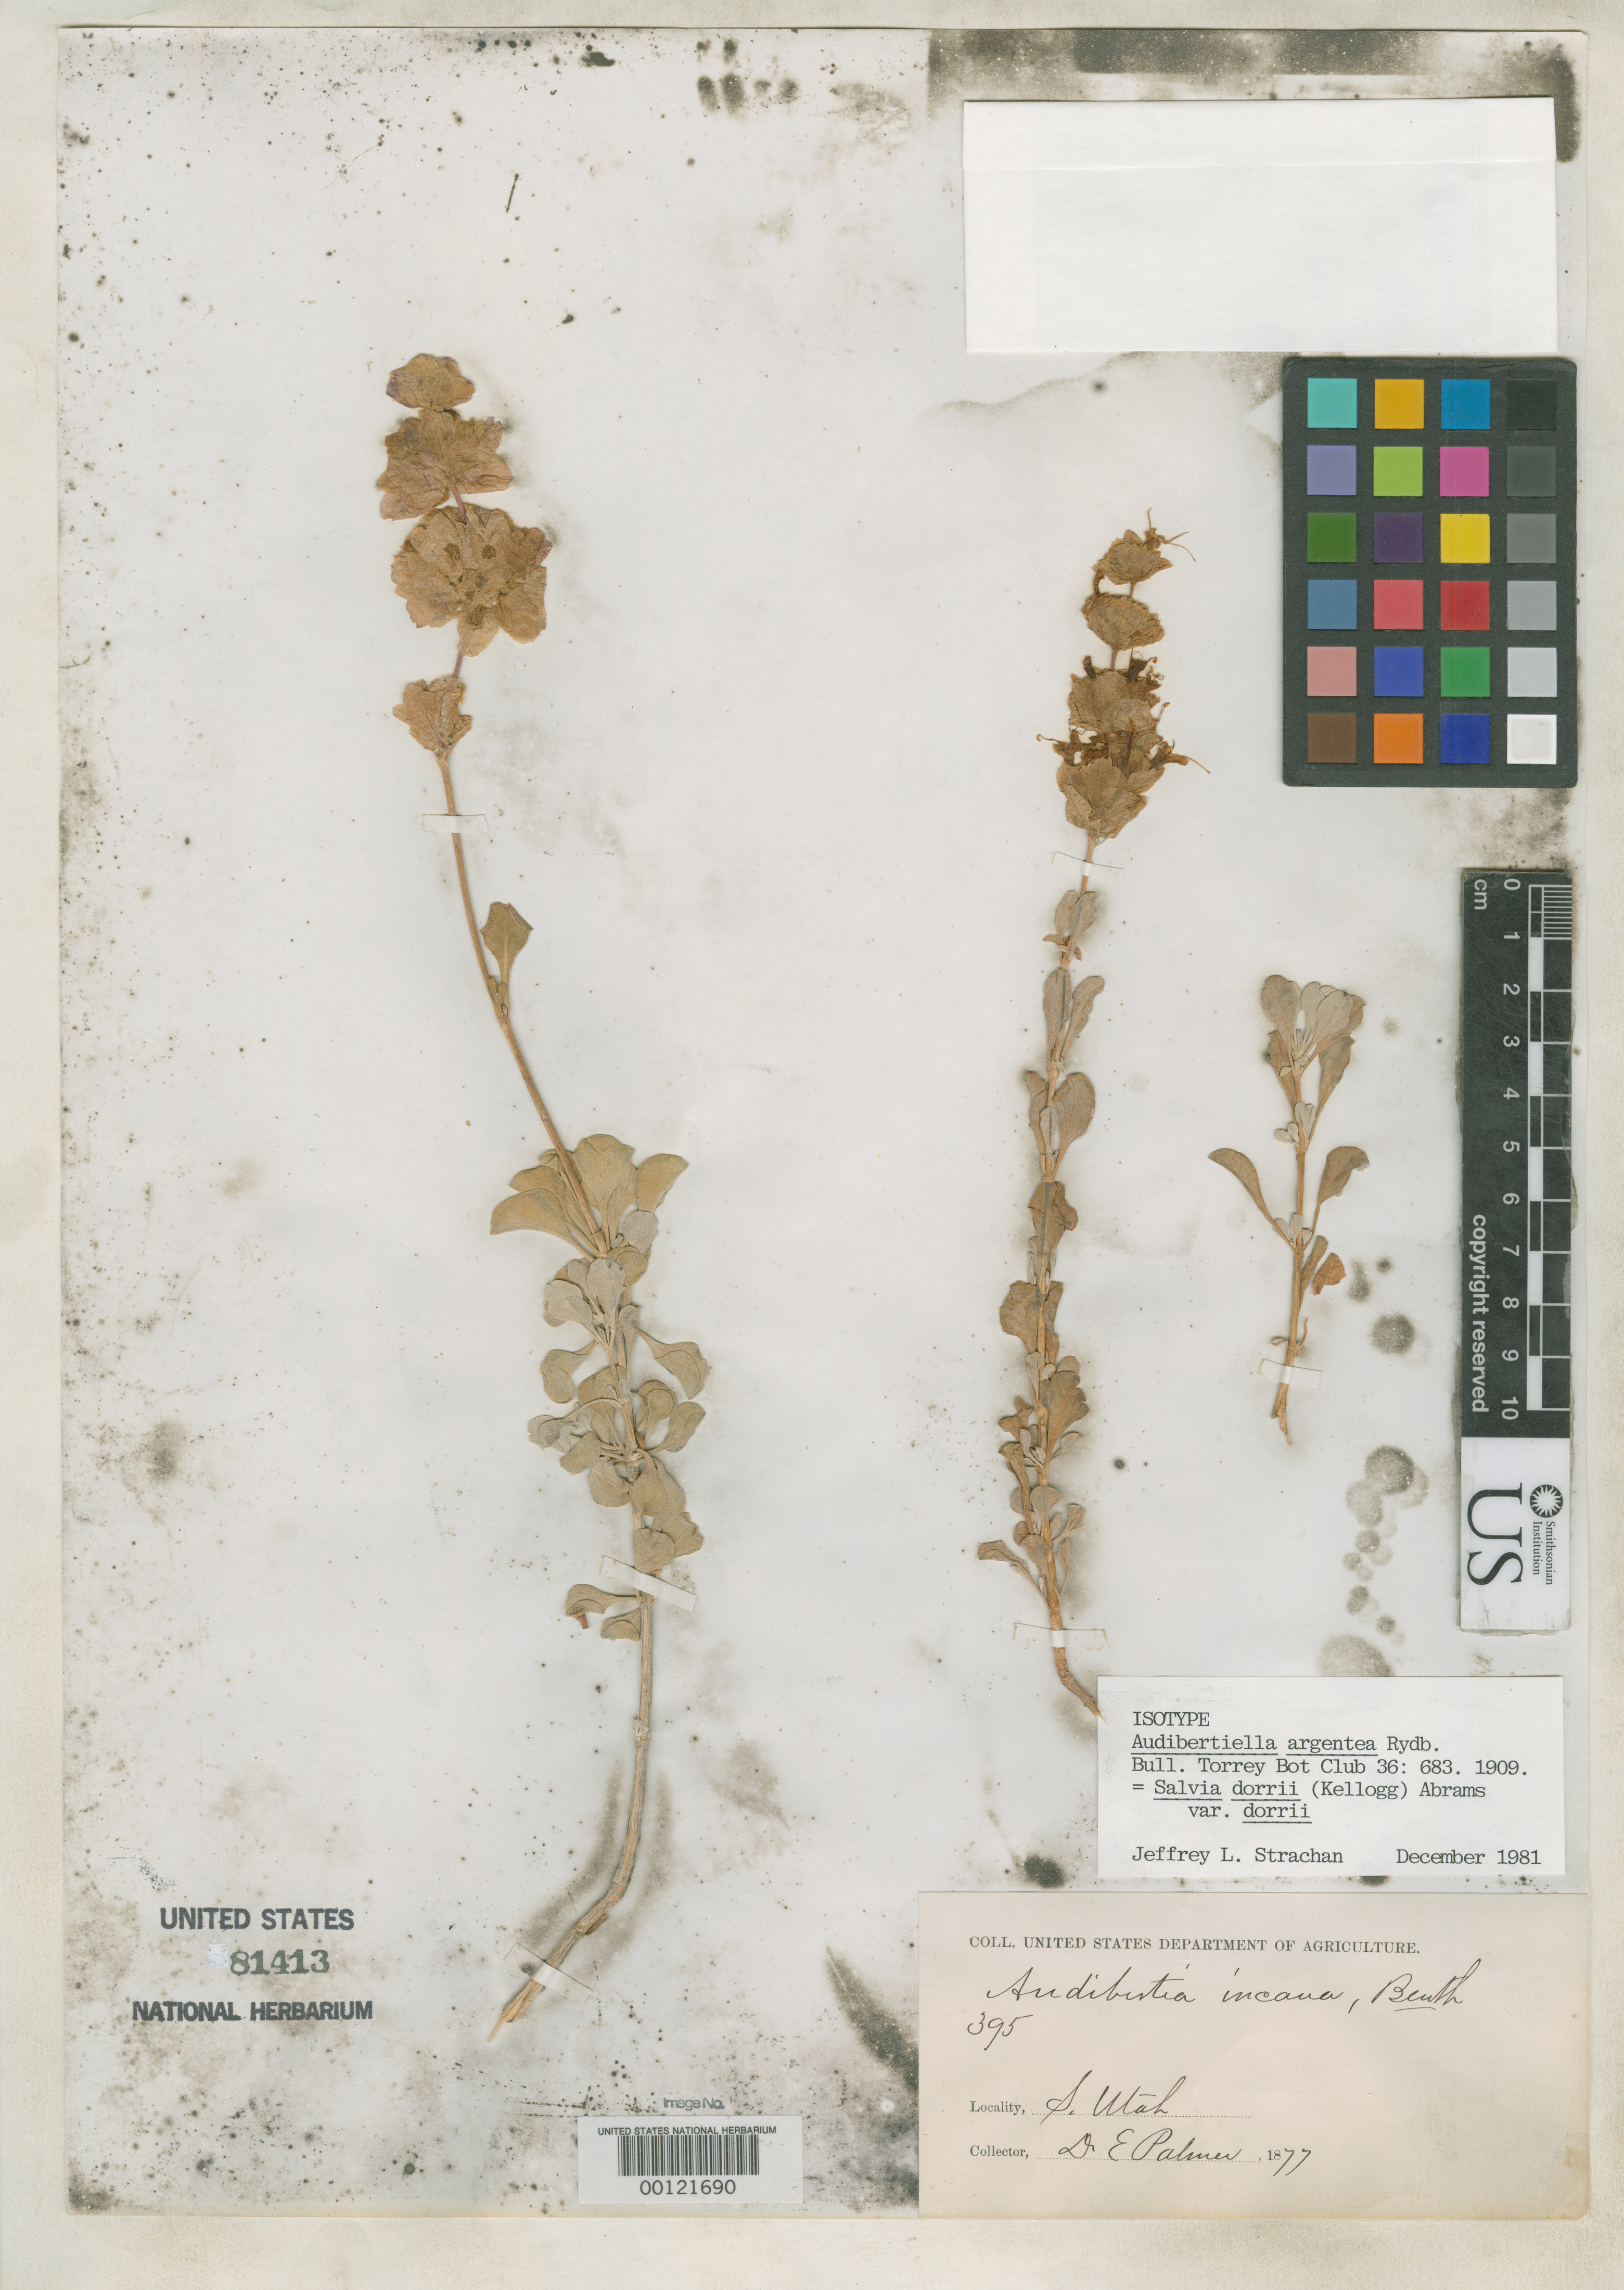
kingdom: Plantae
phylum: Tracheophyta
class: Magnoliopsida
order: Lamiales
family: Lamiaceae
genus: Audibertiella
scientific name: Audibertiella argentea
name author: Rydb.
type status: Isotype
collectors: E. Palmer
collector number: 395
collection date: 1877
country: United States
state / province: Utah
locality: South Utah.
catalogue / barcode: US 81413